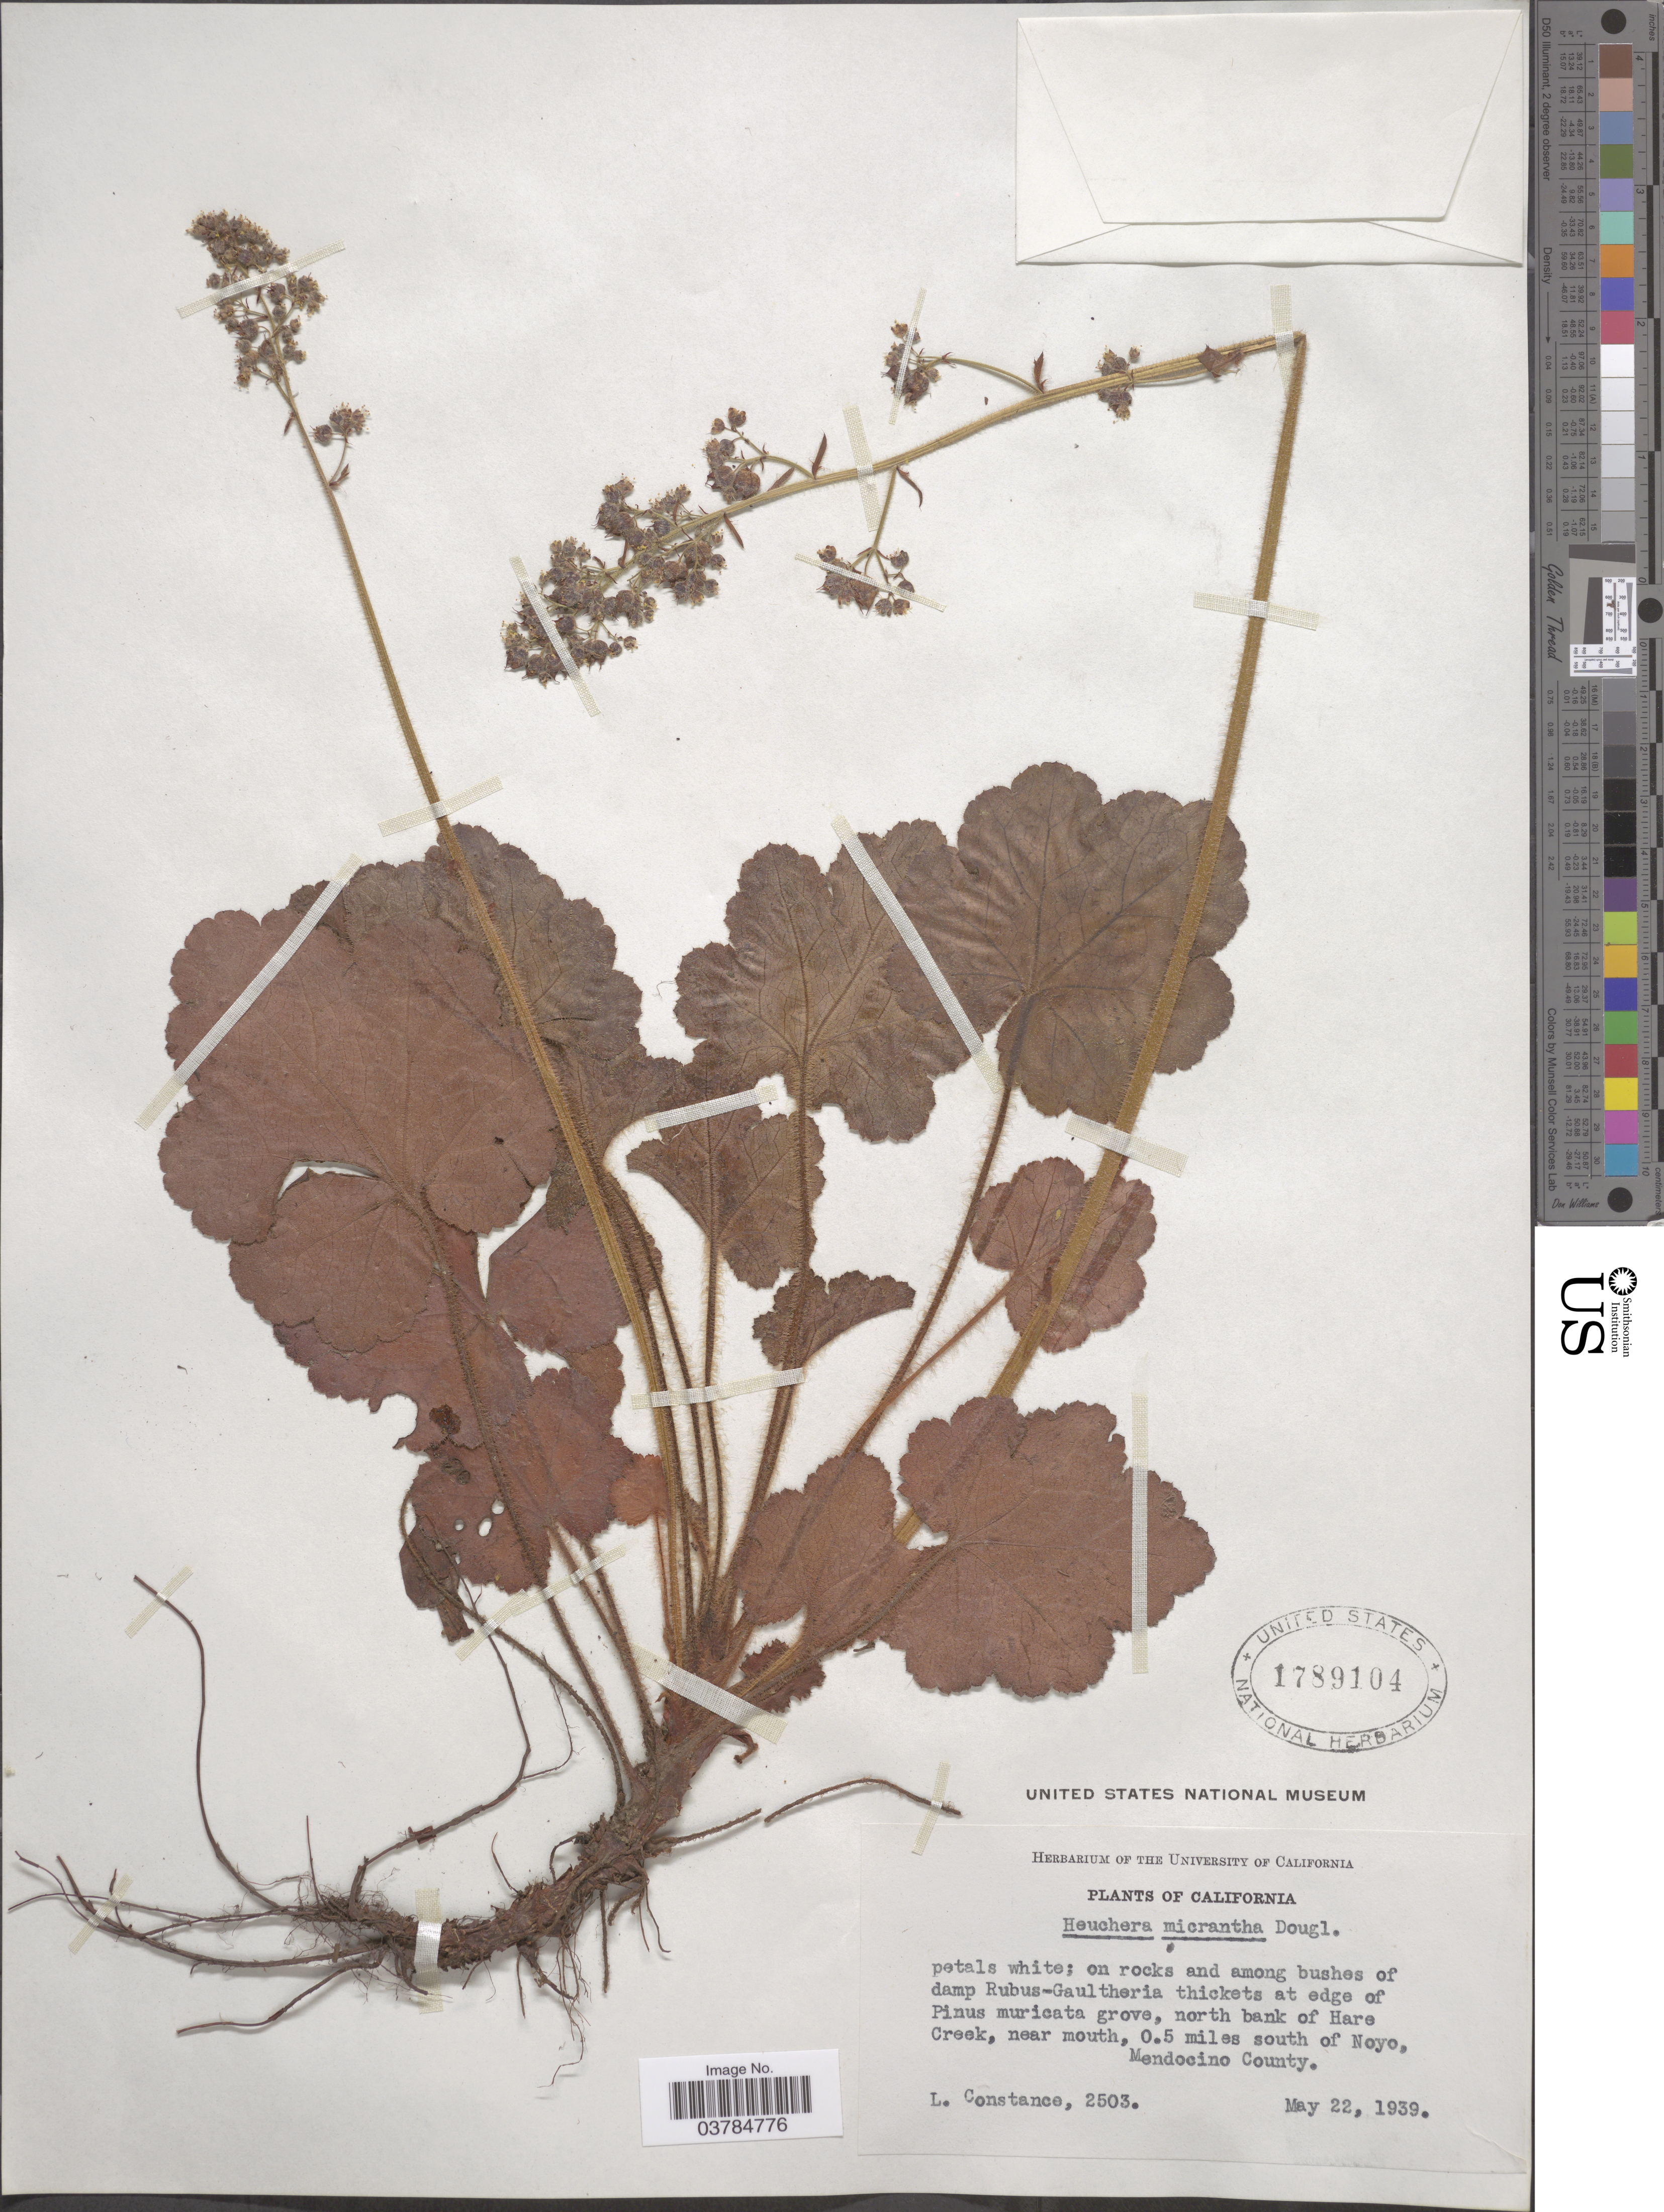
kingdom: Plantae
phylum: Tracheophyta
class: Magnoliopsida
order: Saxifragales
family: Saxifragaceae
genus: Heuchera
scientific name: Heuchera micrantha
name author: Douglas ex Lindl.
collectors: L. Constance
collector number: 2503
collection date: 1939-05-22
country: United States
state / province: California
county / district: Mendocino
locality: On rocks and among bushes of damp Rubus-Gaultheria thickets at edge of Pinus muricata grove, north bank of Hare Creek, near mouth, 0.5 miles south of Noyo, Mendocino County.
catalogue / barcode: US 1789104